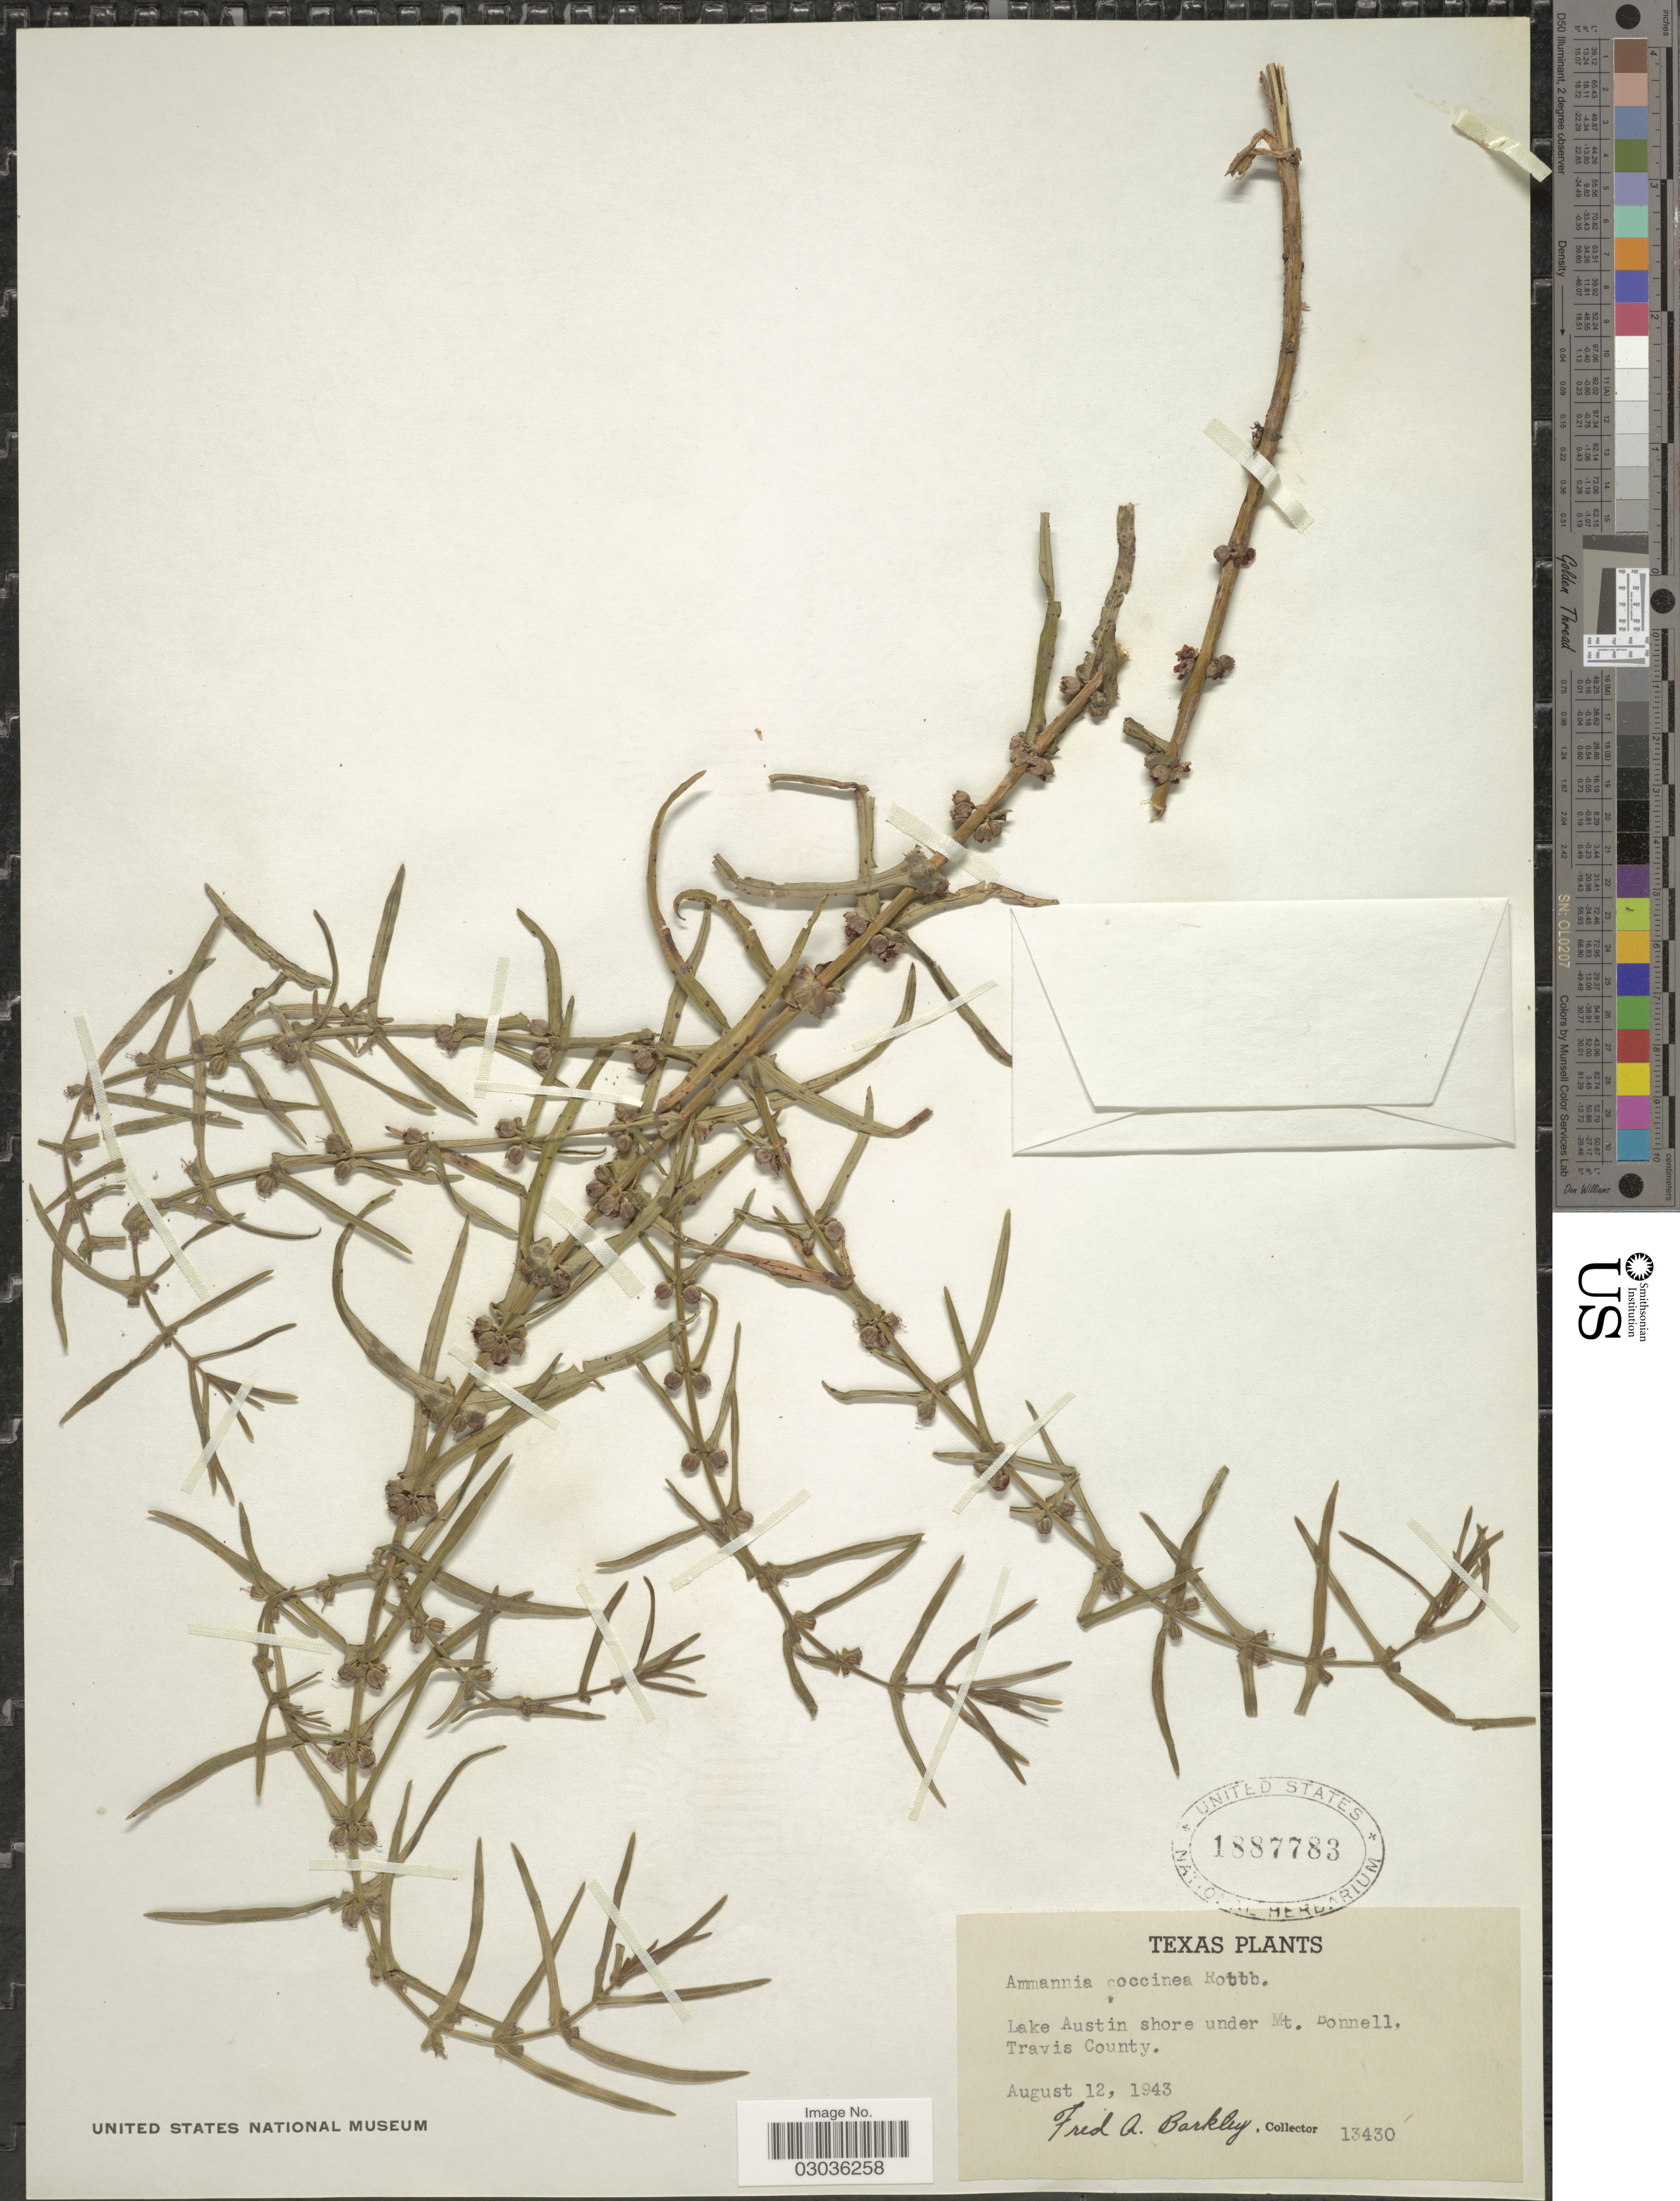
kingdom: Plantae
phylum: Tracheophyta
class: Magnoliopsida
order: Myrtales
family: Lythraceae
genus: Ammannia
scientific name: Ammannia coccinea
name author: Rottb.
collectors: F. A. Barkley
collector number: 13430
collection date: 1943-08-12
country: United States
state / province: Texas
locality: Lake Austin shore under Mt. Bonnell, Travis County.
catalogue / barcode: US 1887783